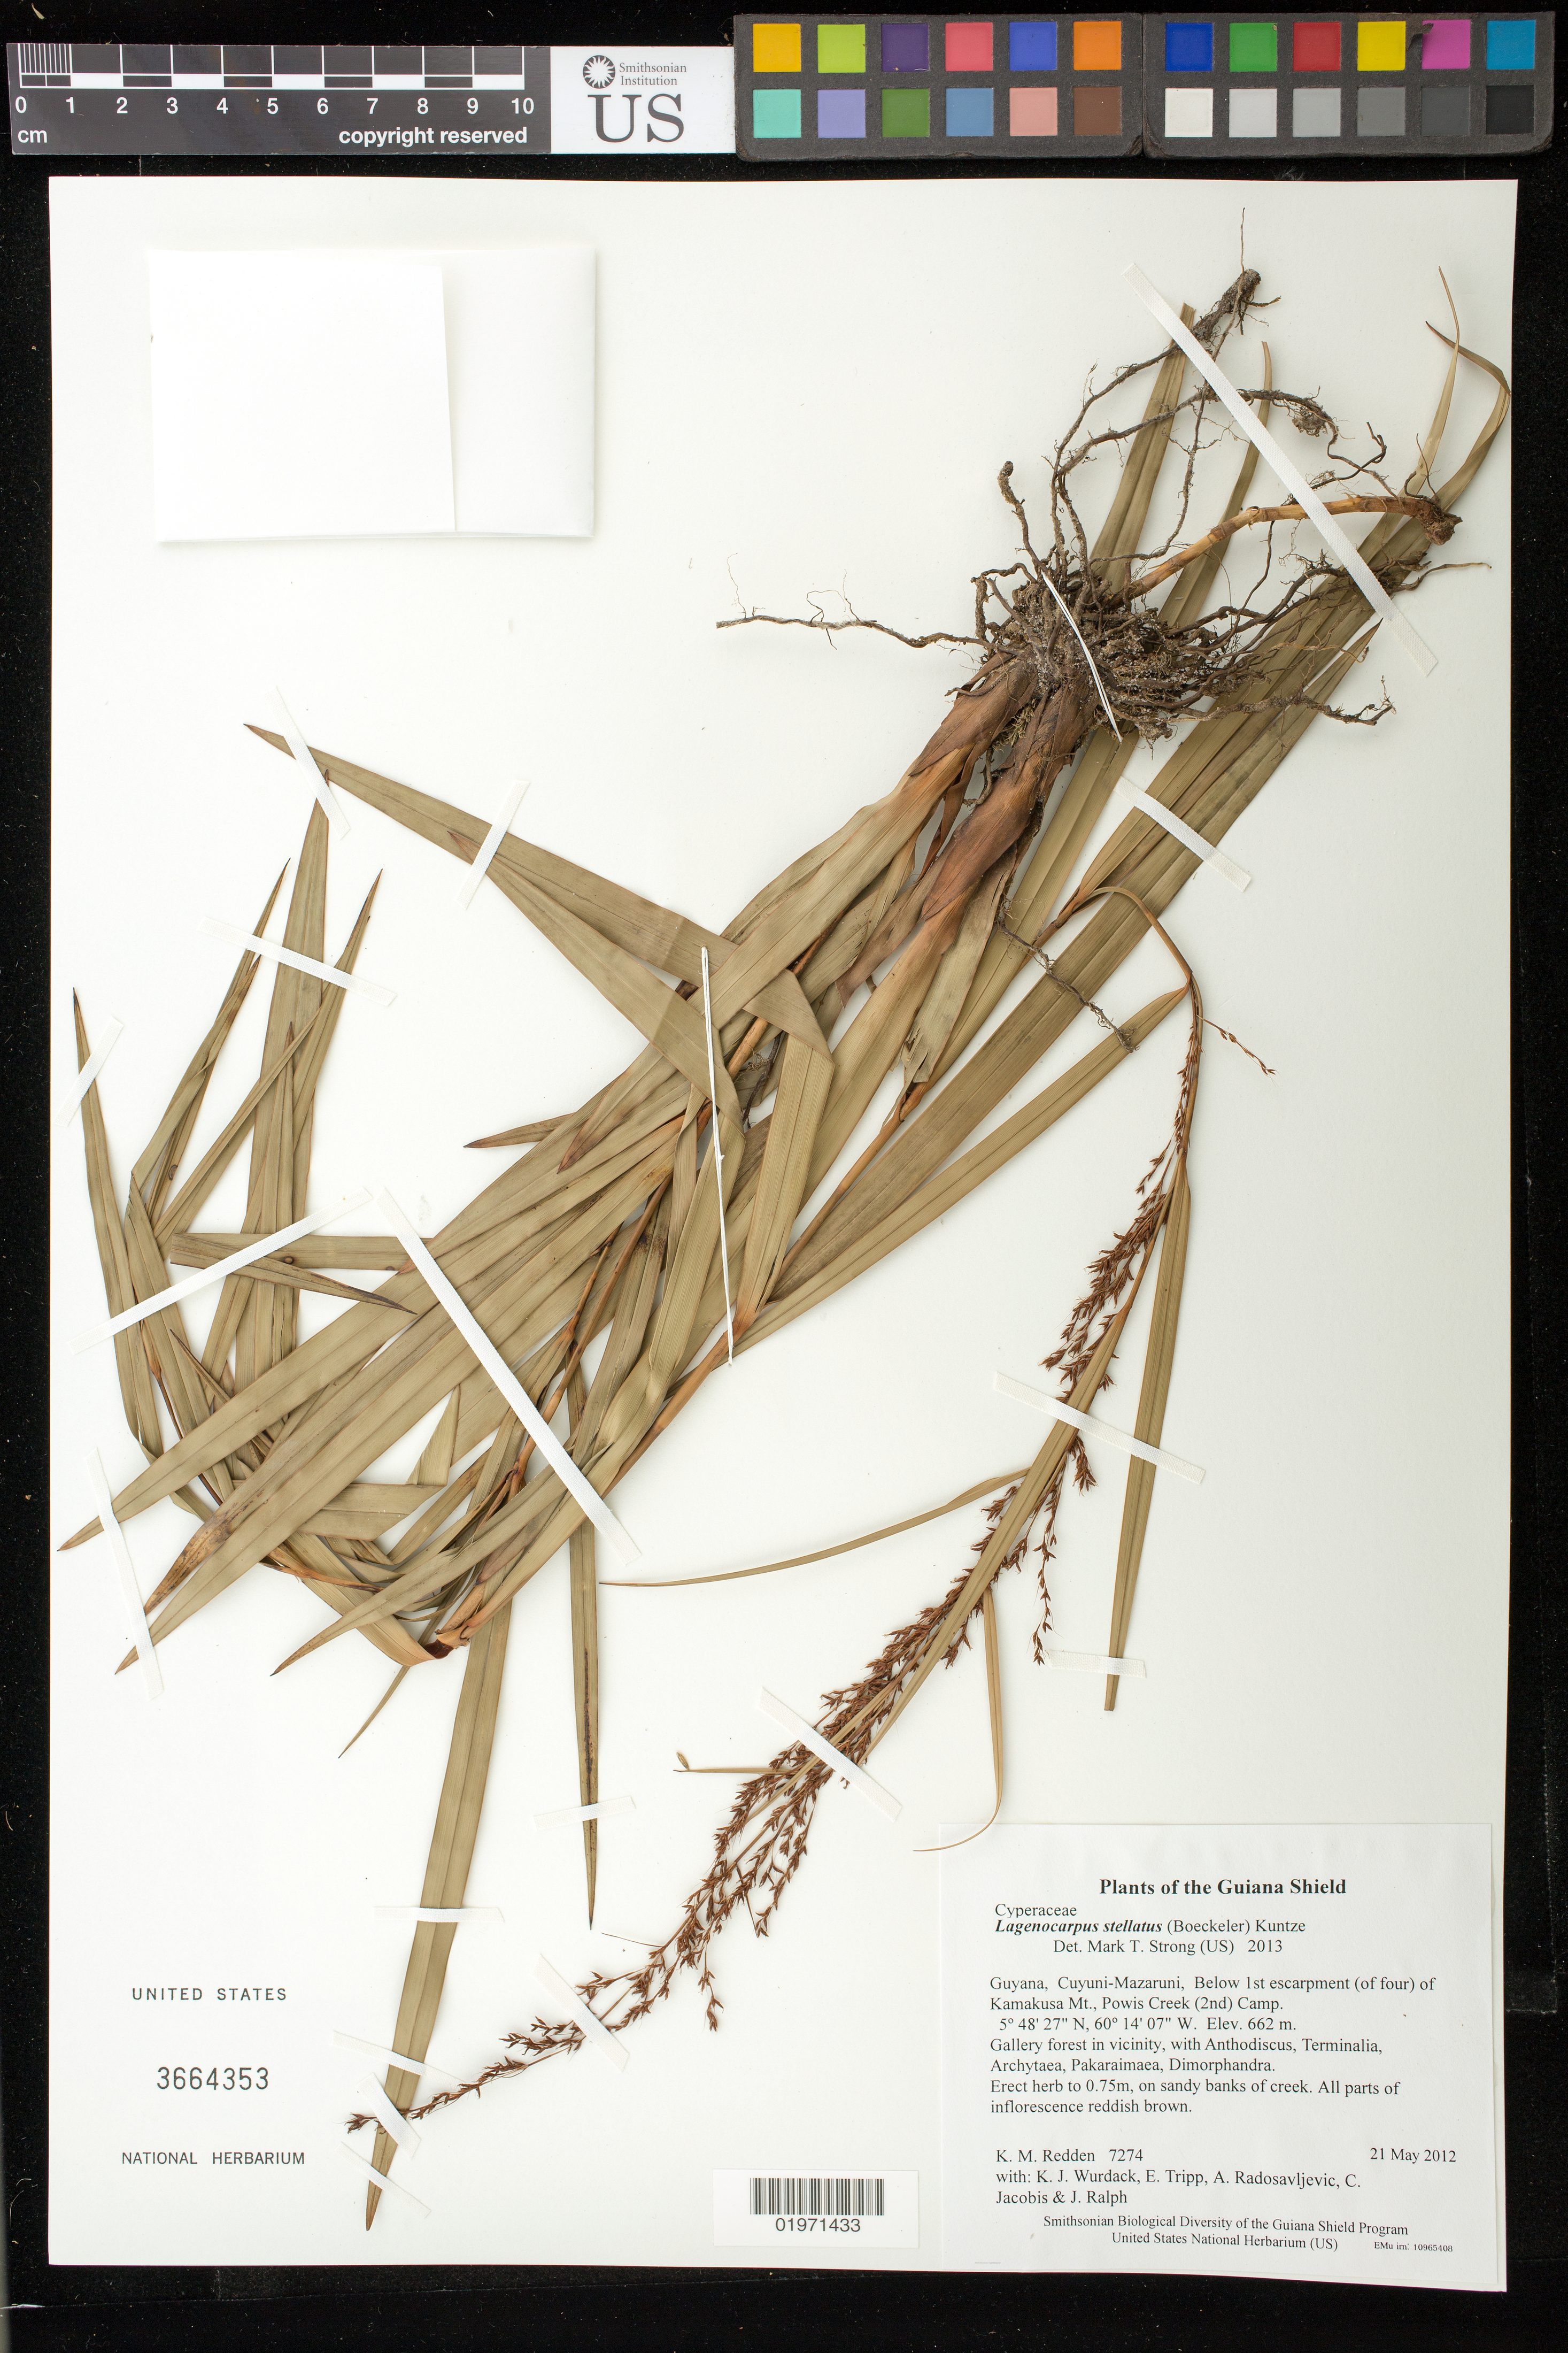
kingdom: Plantae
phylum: Tracheophyta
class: Liliopsida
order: Poales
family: Cyperaceae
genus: Didymiandrum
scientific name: Didymiandrum stellatum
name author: (Boeckeler) Gilly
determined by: Strong, Mark T., (BOT), Smithsonian Institution - National Museum of Natural History (UNITED STATES)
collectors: K. M. Redden, K. Wurdack, E. Tripp, A. Radosavljevic, C. Jacobis & J. Ralph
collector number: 7274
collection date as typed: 21 May 2012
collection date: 2012-05-21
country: Guyana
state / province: Cuyuni-Mazaruni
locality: Below 1st escarpment (of four) of Kamakusa Mt., Powis Creek (2nd) Camp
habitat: Gallery forest in vicinity, with Anthodiscus, Terminalia, Archytaea, Pakaraimaea, Dimorphandra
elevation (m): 662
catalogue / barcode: US 3664353